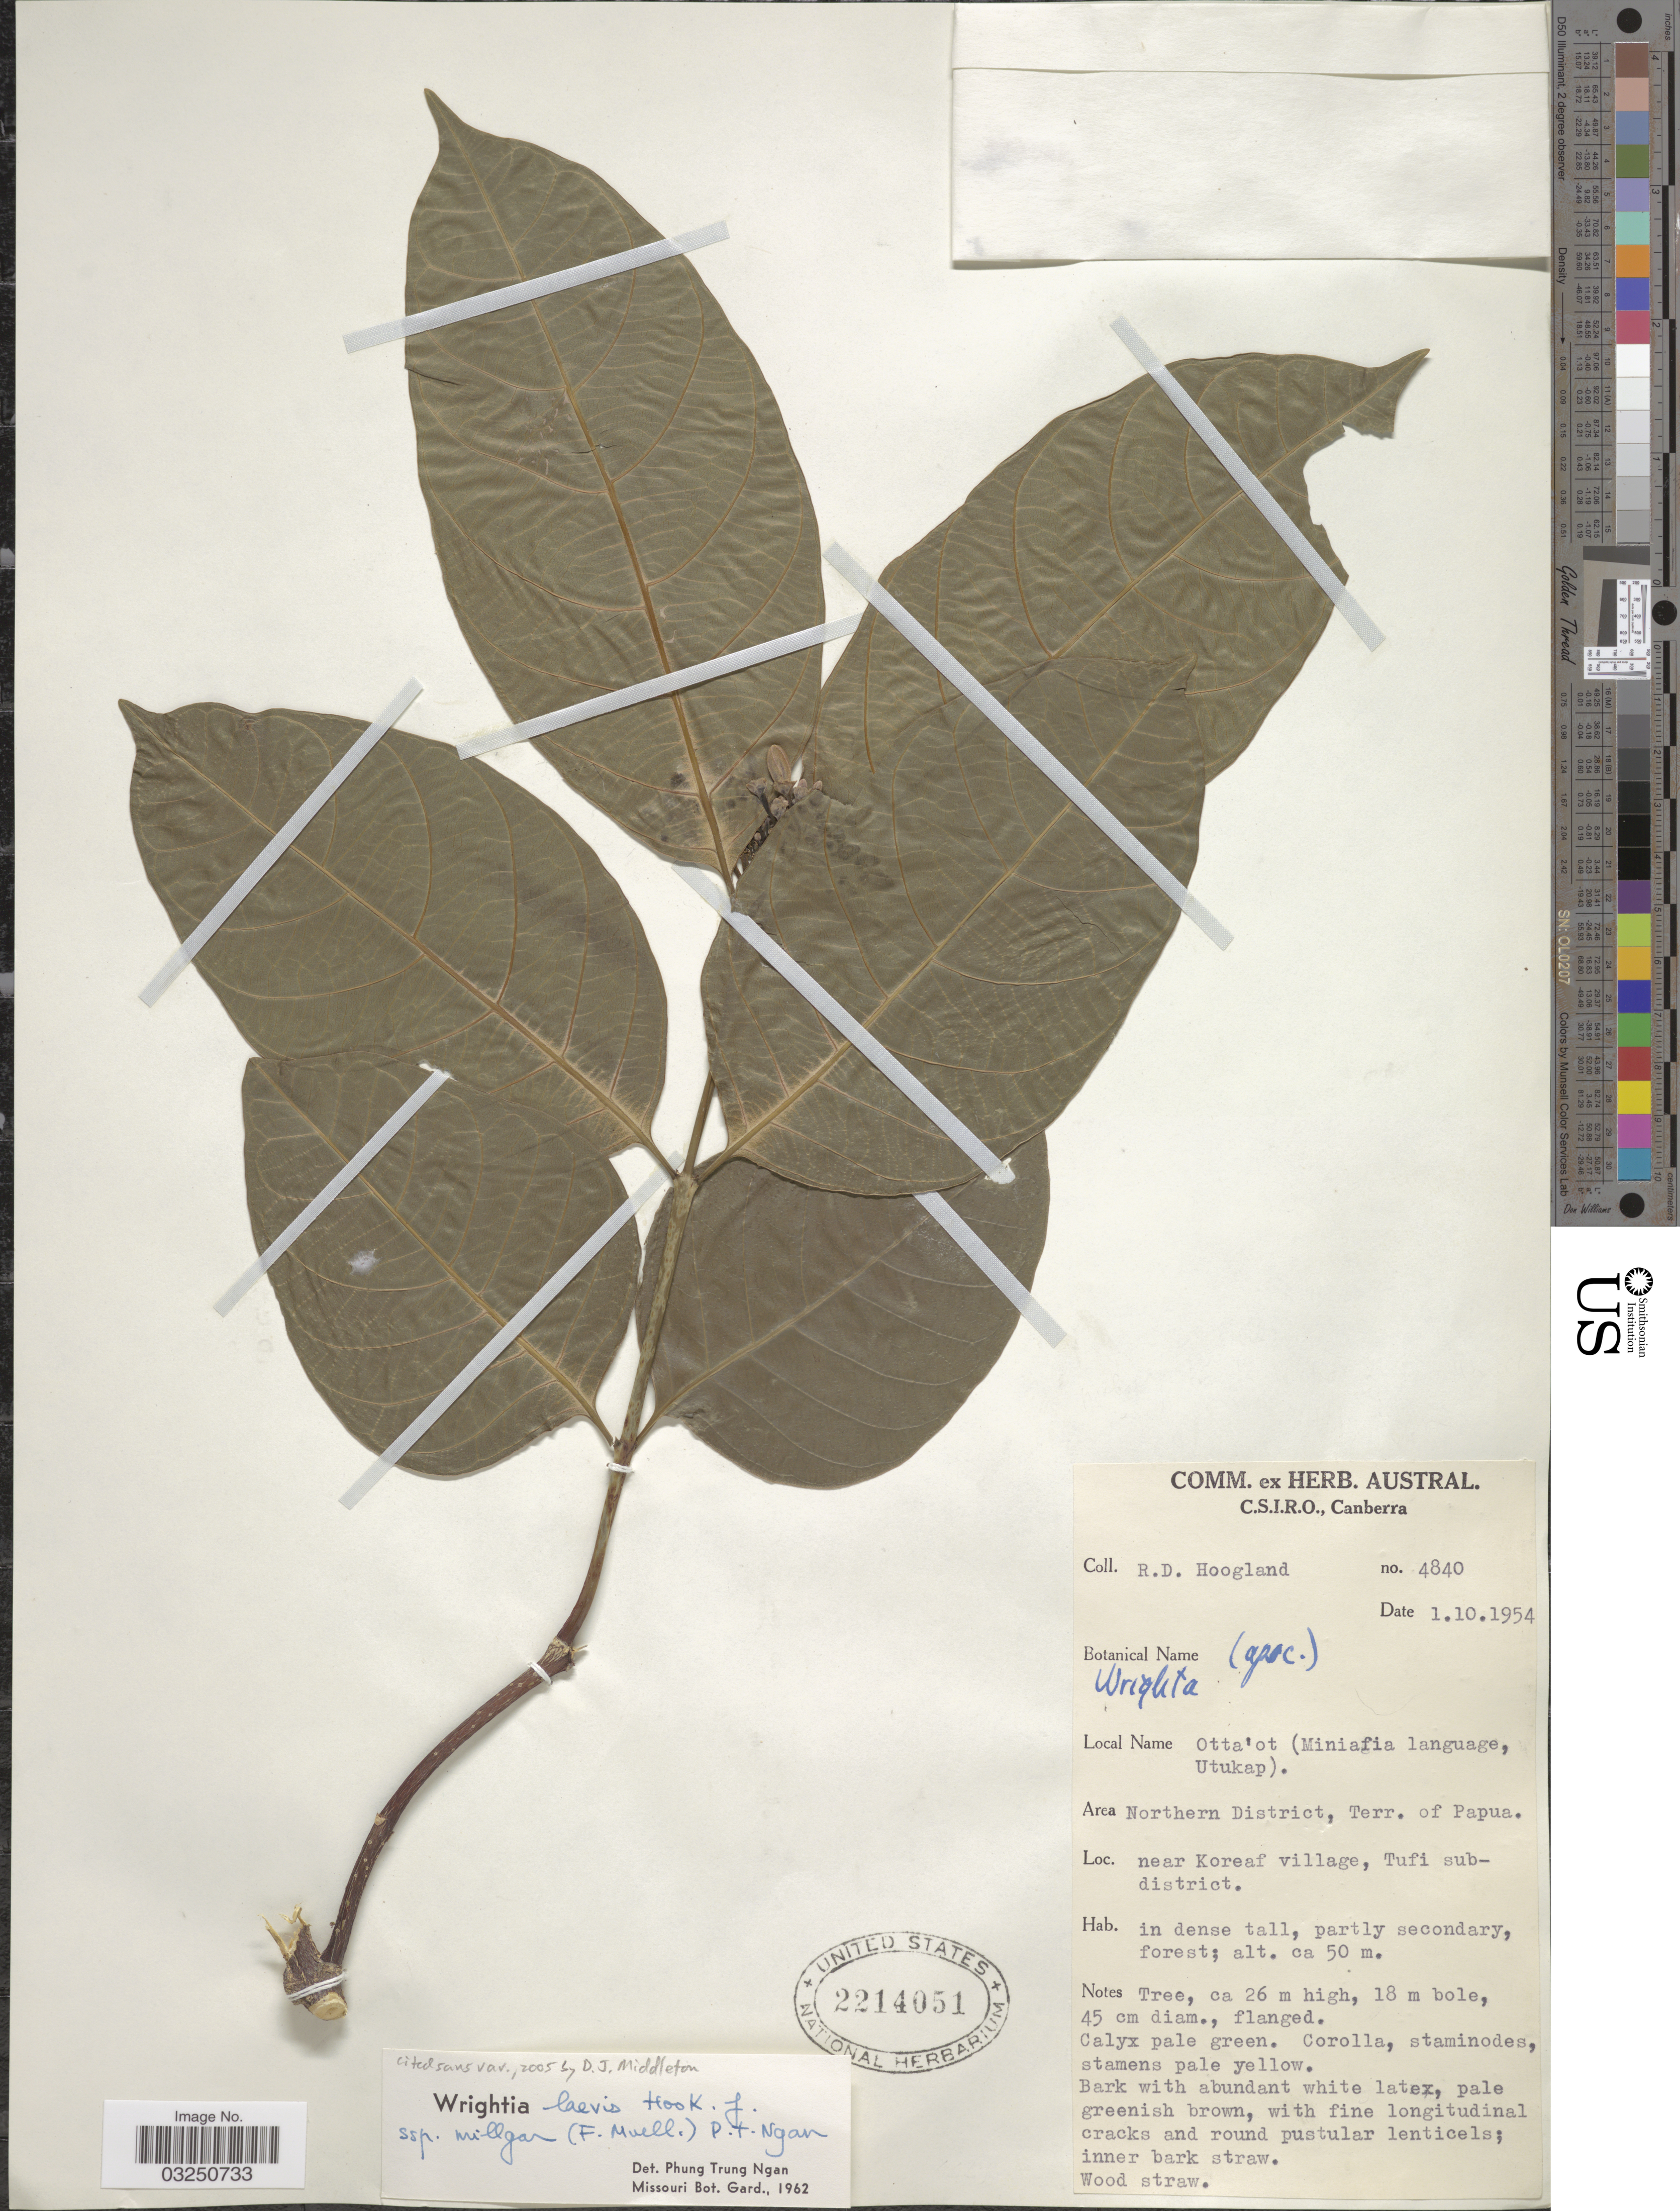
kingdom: Plantae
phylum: Tracheophyta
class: Magnoliopsida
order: Gentianales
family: Apocynaceae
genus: Wrightia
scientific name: Wrightia laevis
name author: Hook. f.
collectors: R. D. Hoogland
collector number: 4840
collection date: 1954-10-01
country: Papua New Guinea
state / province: Northern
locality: Northern District, Terr. of Papua, near Koreaf village, Tufi subdistrict.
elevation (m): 50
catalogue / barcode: US 2214051